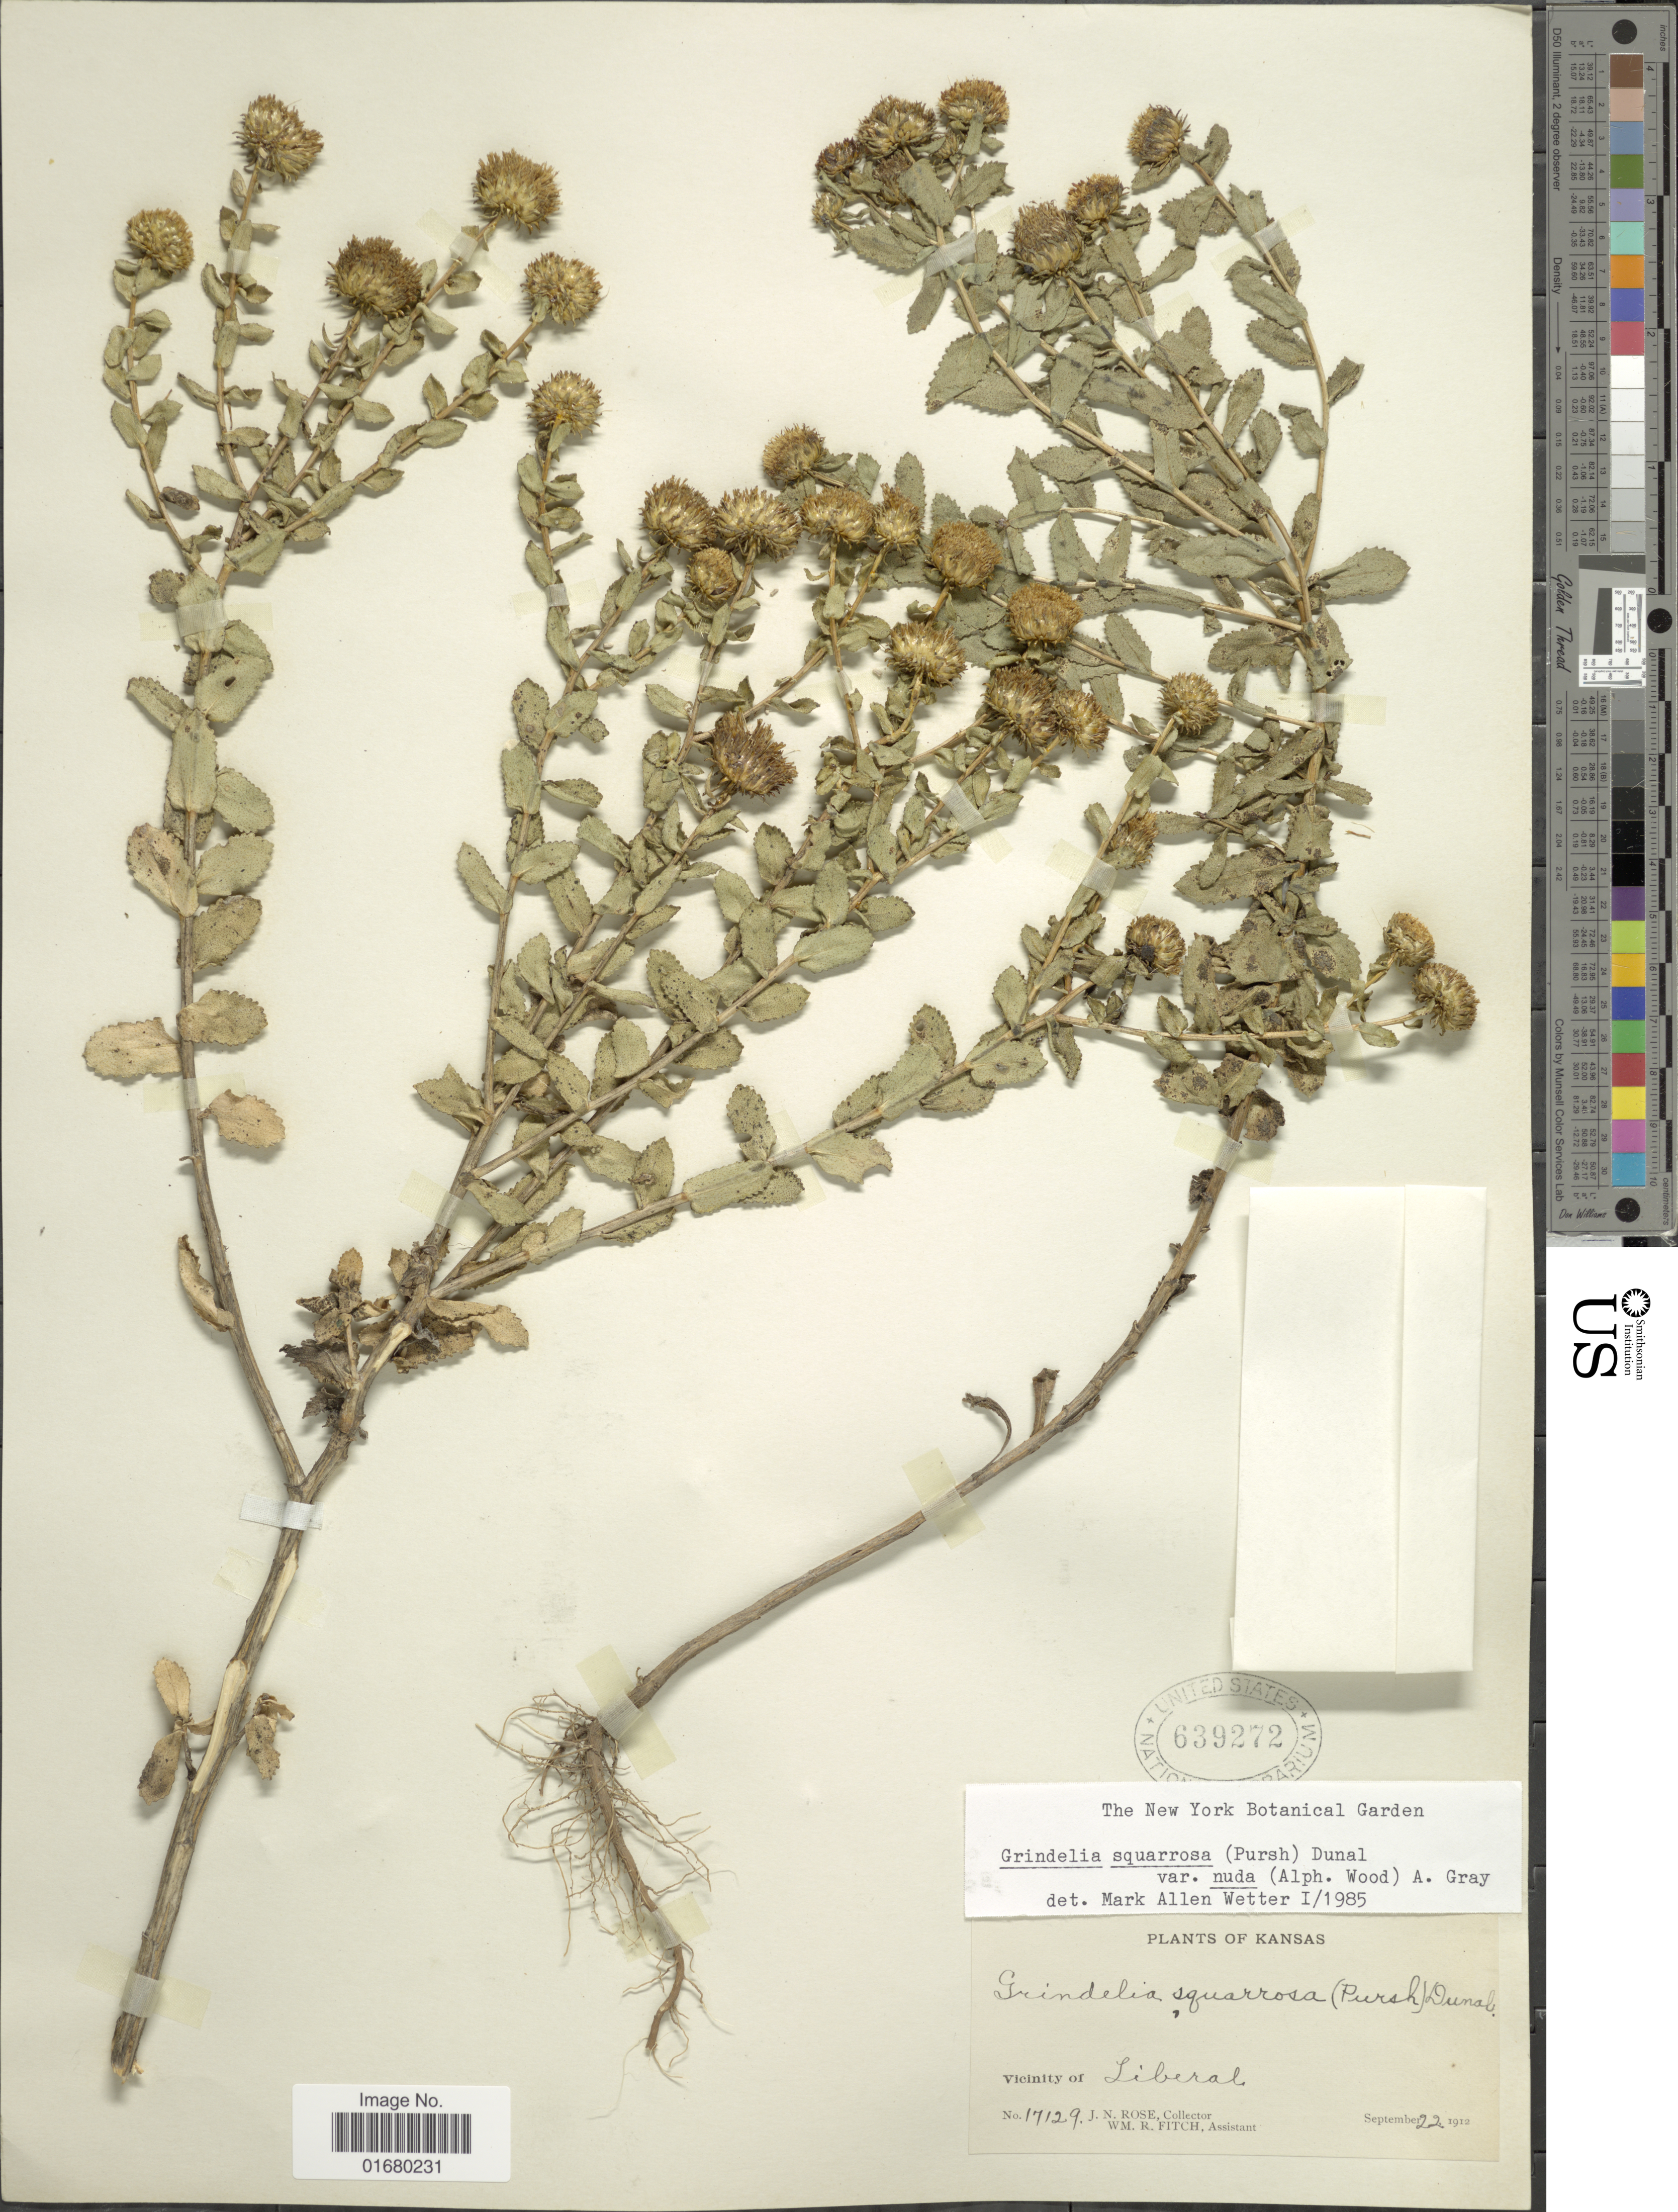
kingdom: Plantae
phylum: Tracheophyta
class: Magnoliopsida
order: Asterales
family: Asteraceae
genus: Grindelia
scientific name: Grindelia squarrosa var. nuda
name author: (Alph. Wood) A. Gray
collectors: J. N. Rose & W. R. Fitch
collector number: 17129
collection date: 1912-09-22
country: United States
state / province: Kansas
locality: Vicinity of Liberal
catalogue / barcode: US 639272